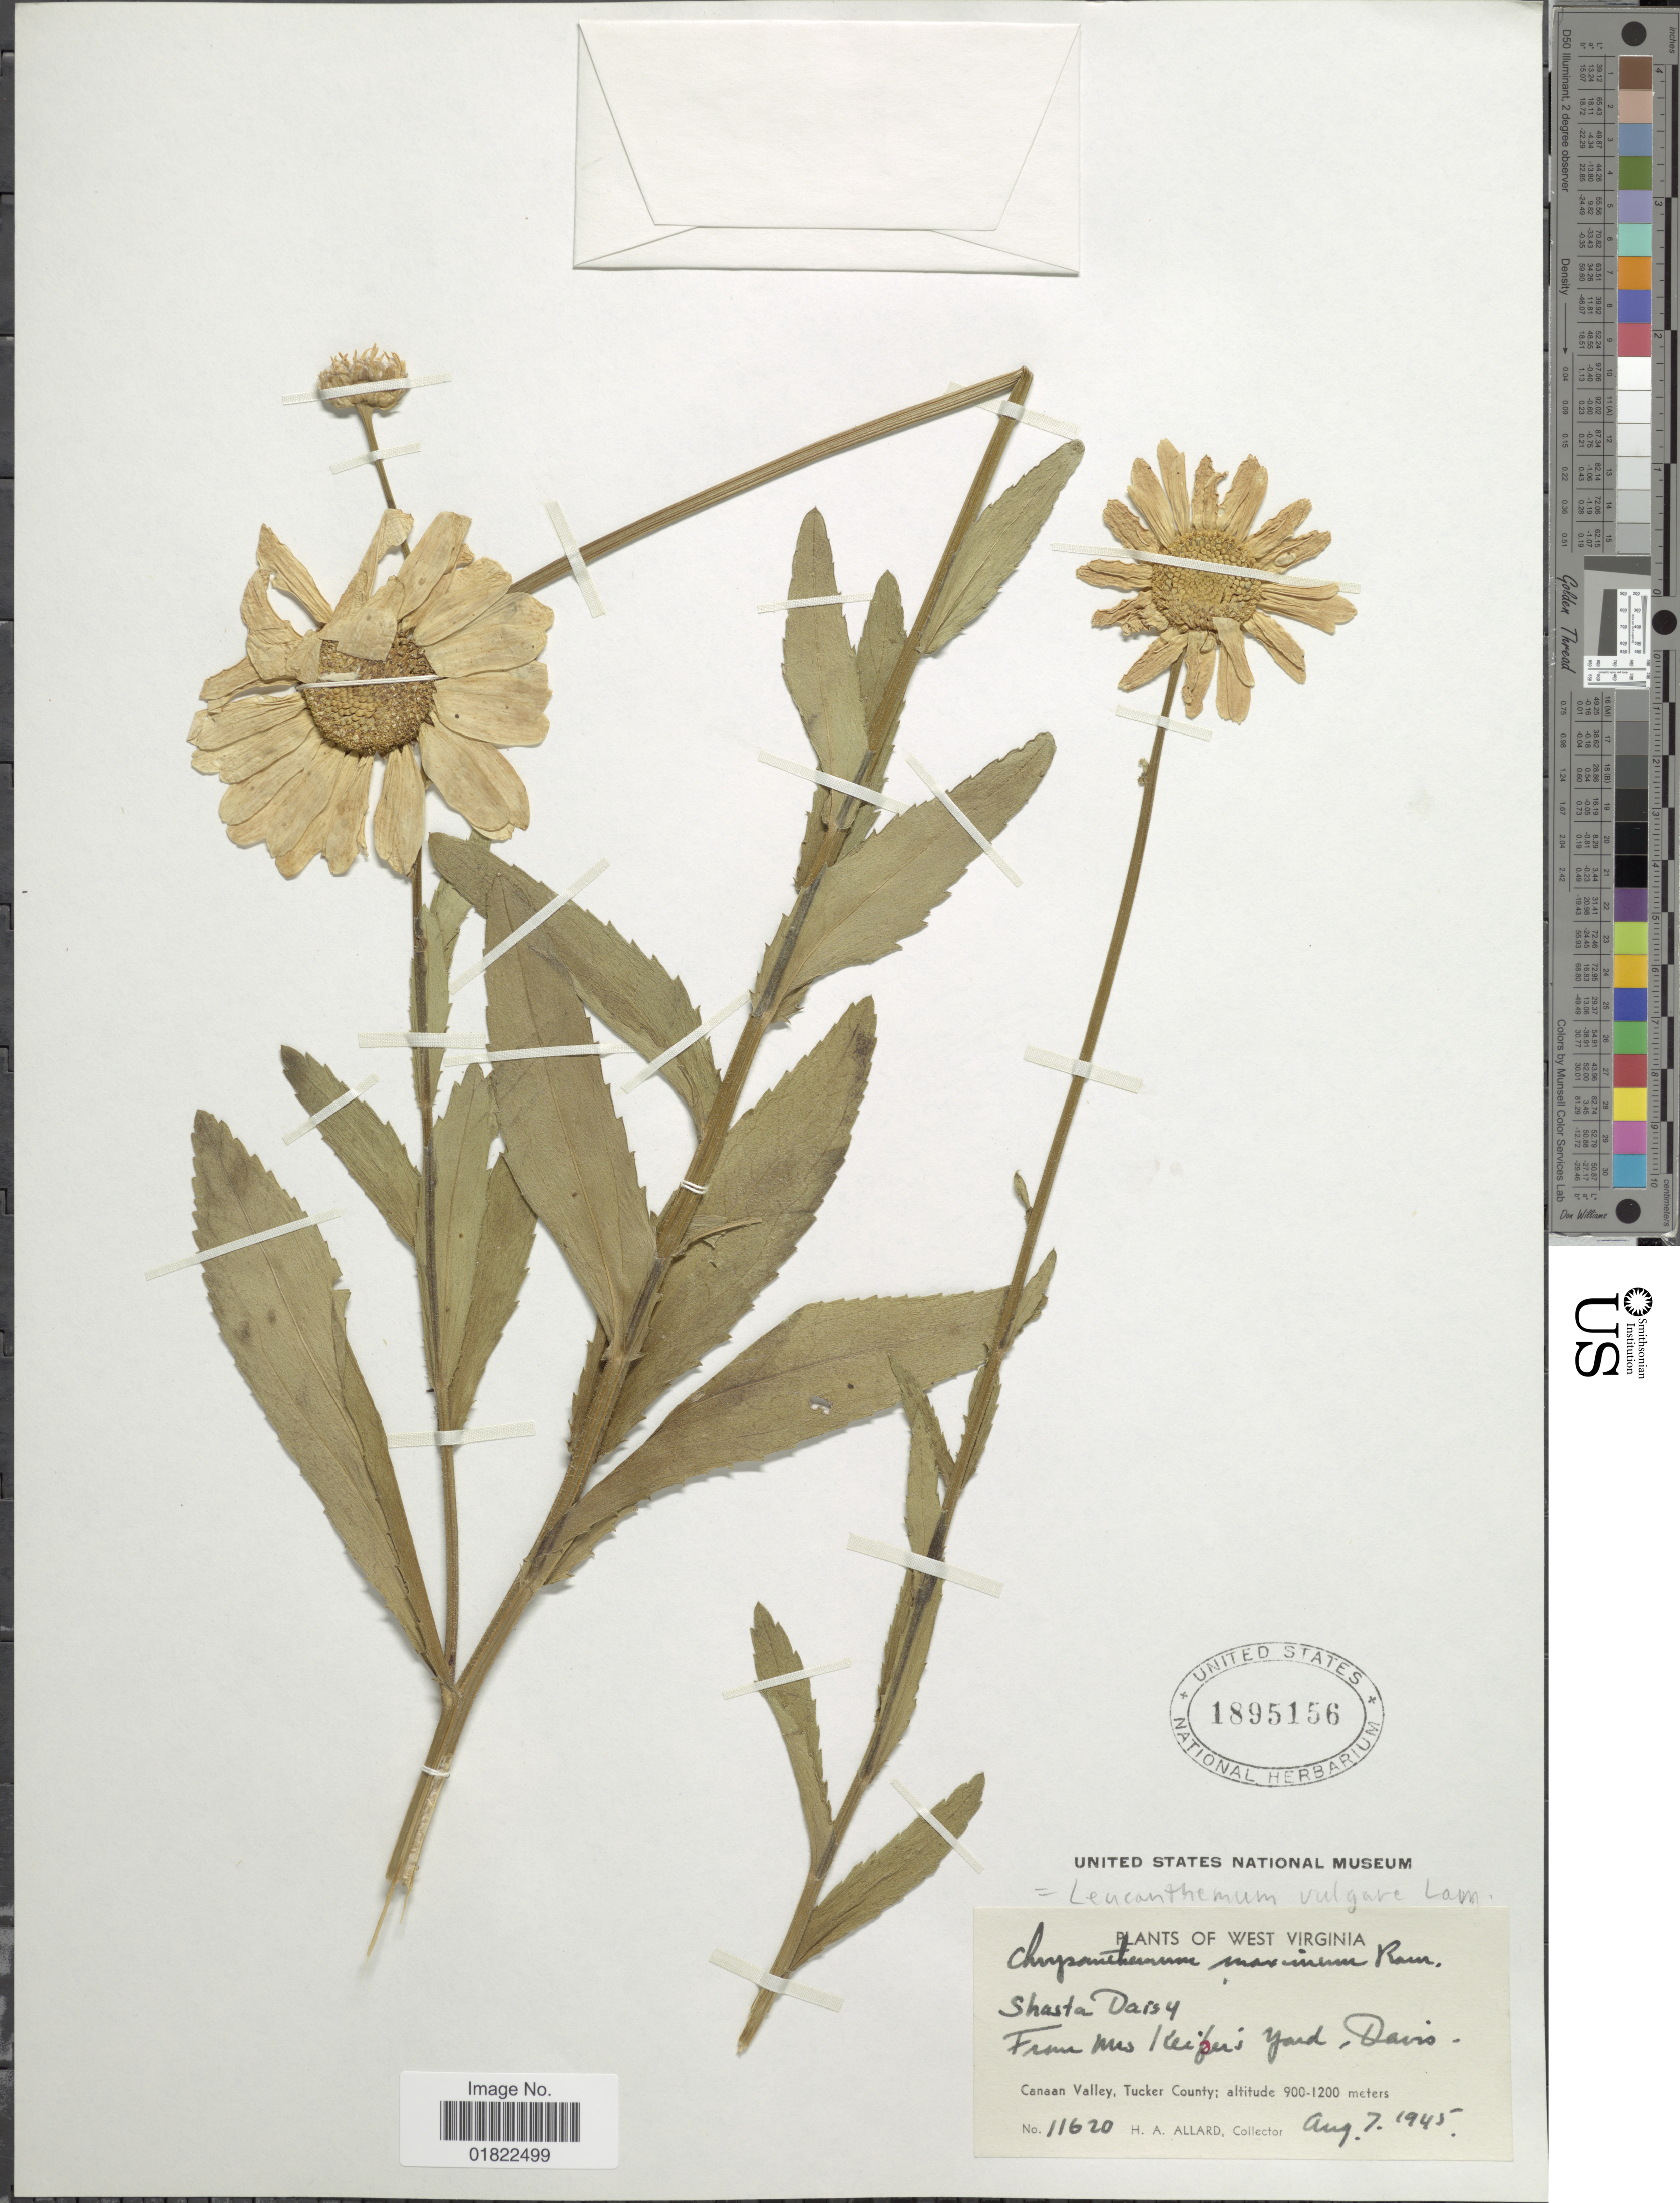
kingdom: Plantae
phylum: Tracheophyta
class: Magnoliopsida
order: Asterales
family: Asteraceae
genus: Leucanthemum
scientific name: Leucanthemum vulgare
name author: Lam.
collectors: H. A. Allard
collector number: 11620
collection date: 1945-08-07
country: United States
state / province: West Virginia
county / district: Tucker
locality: Shasta Daisy, Firm mes Keiper's Yard, Davis, Canaan Valley, Tucker County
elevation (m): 900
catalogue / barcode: US 1895156